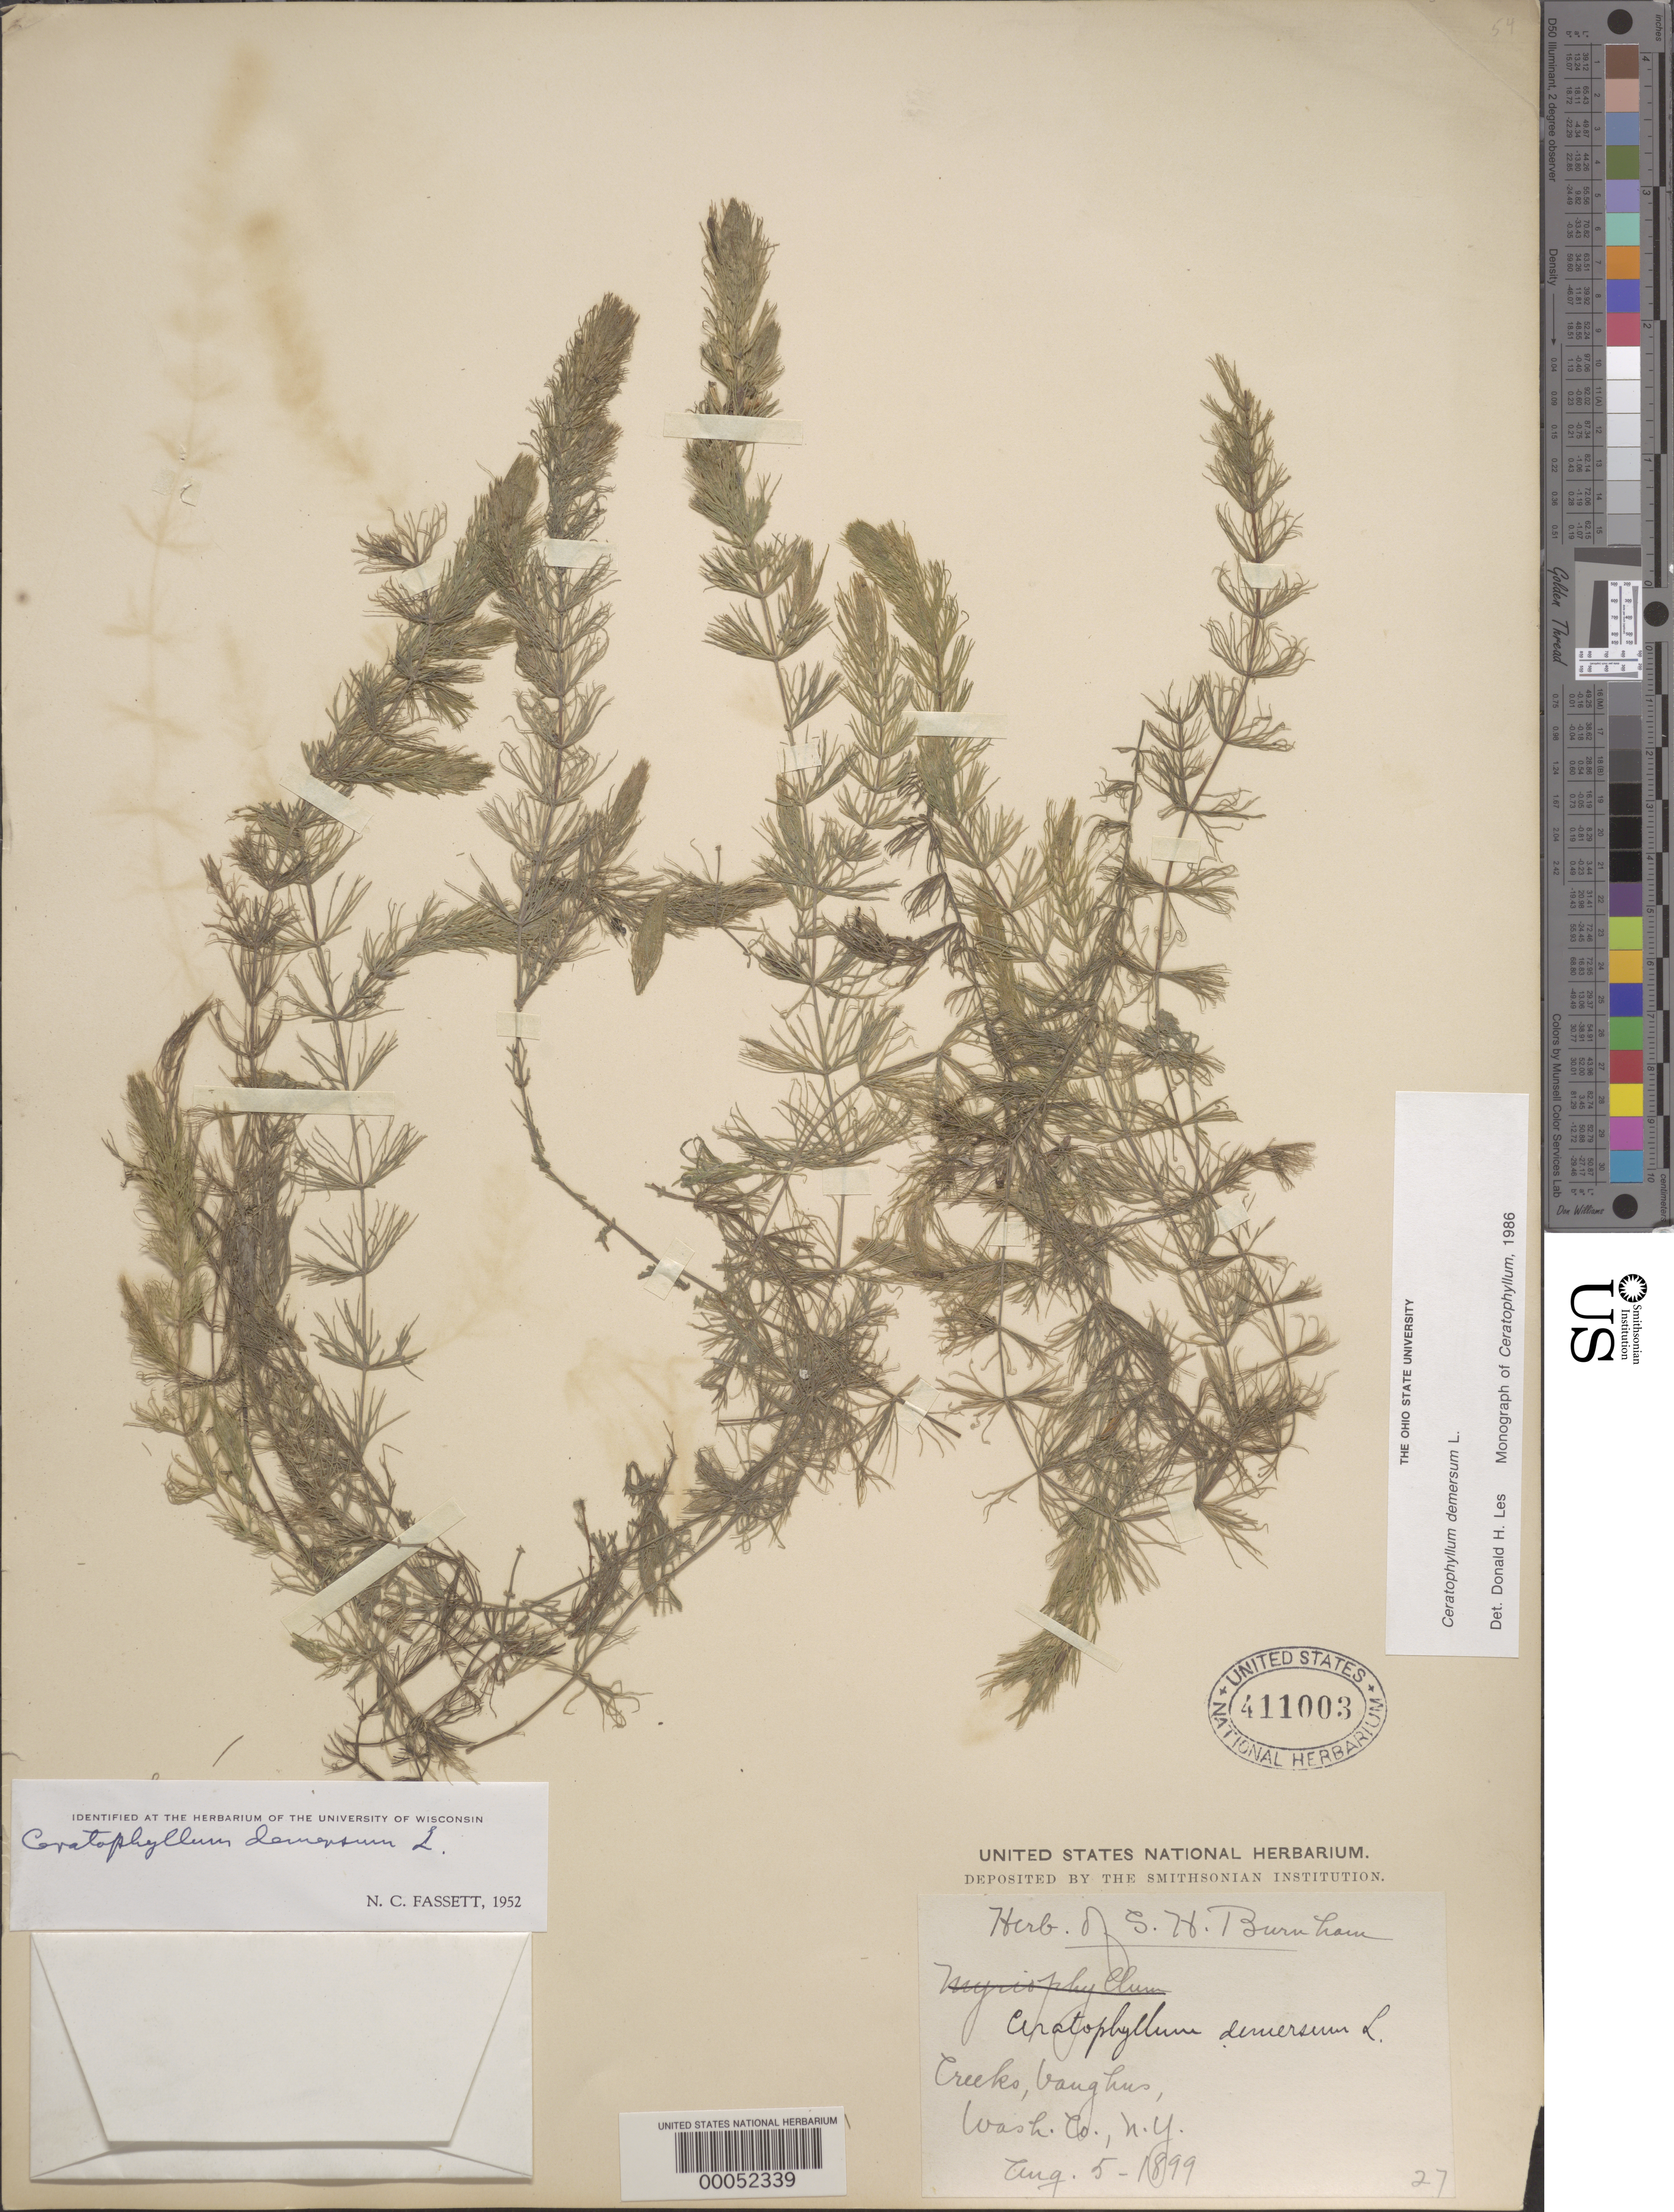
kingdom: Plantae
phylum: Tracheophyta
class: Magnoliopsida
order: Ceratophyllales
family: Ceratophyllaceae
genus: Ceratophyllum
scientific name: Ceratophyllum demersum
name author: L.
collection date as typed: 05 Aug 1899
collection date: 1899-08-05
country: United States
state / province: New York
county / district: Washington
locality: Creeks, baughusn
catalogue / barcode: US 411003